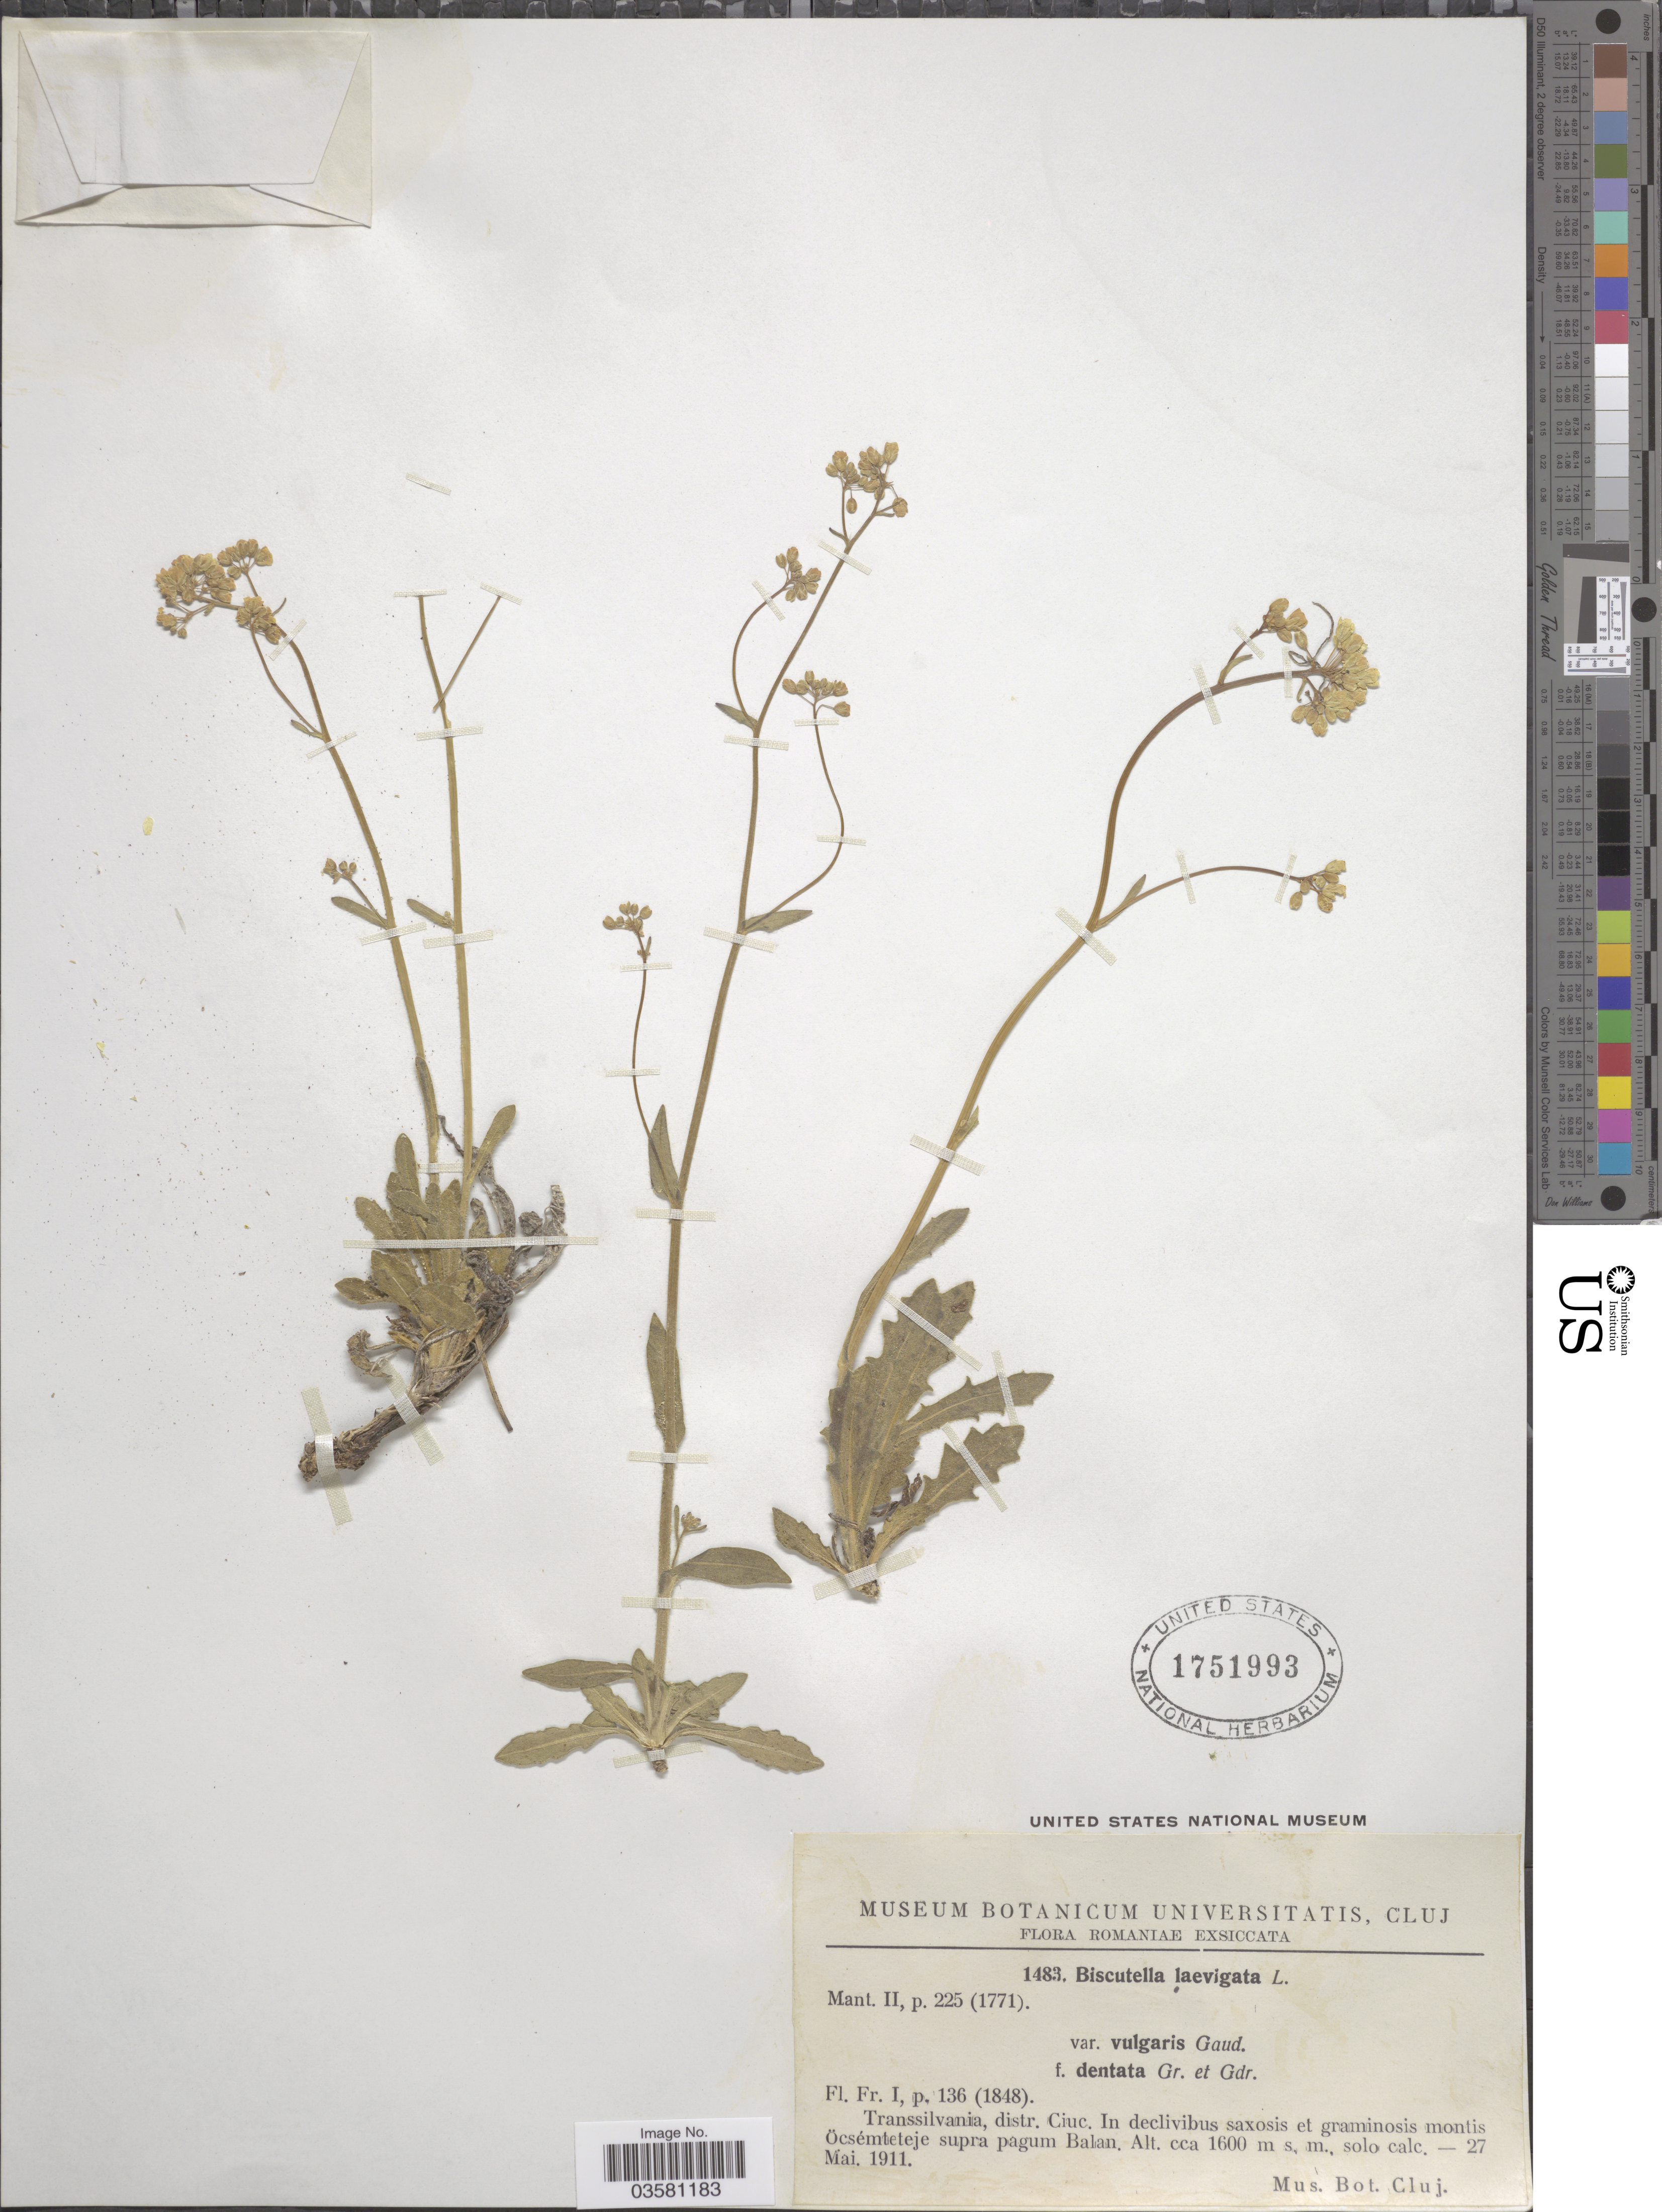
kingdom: Plantae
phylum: Tracheophyta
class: Magnoliopsida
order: Brassicales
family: Brassicaceae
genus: Biscutella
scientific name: Biscutella laevigata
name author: L.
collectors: Mus. Bot. Cluj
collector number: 1483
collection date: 1911-05-27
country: Romania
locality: Transsilvania, distr. Ciuc. In declivibus saxosis et graminosis montis Öcsémteteje supra pagum Balan.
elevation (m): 1600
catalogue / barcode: US 1751993